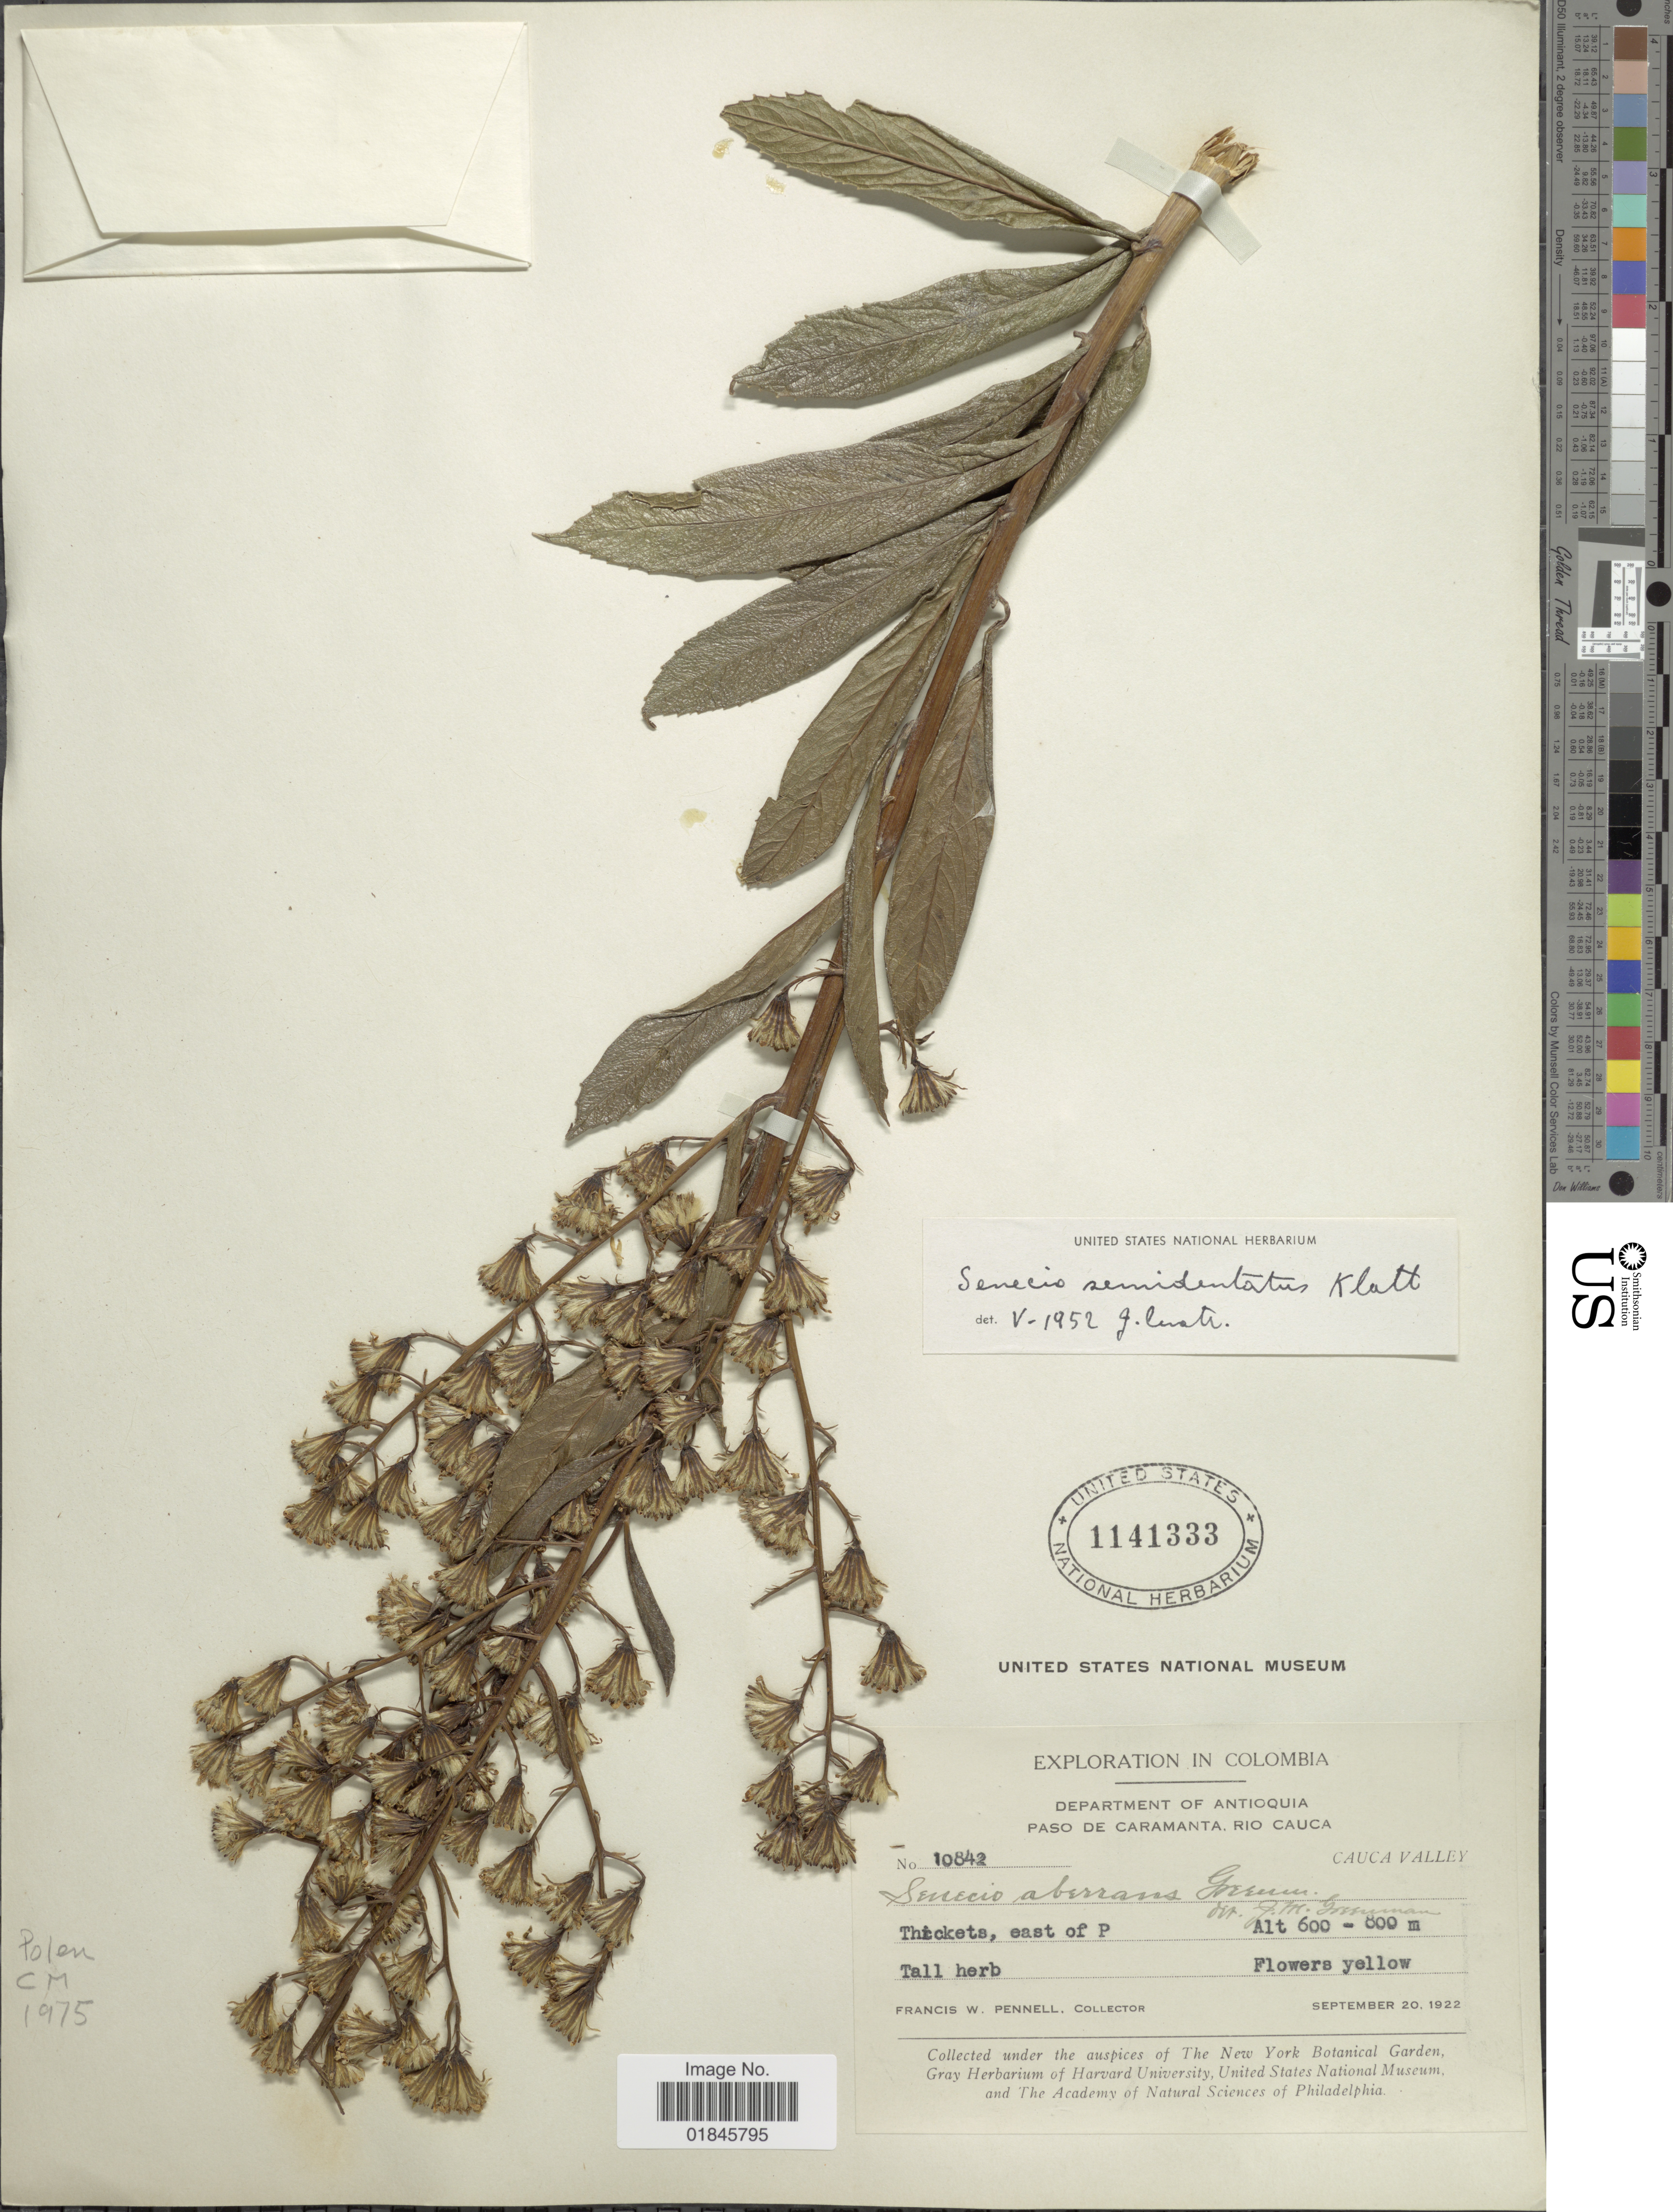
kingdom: Plantae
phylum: Tracheophyta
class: Magnoliopsida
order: Asterales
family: Asteraceae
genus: Pentacalia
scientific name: Pentacalia reflexa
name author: (Kunth) Cuatrec.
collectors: F. W. Pennell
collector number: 10842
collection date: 1922-09-20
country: Colombia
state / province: Antioquia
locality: Department of Antioquia. Paso de Caramanta, Rio Cauca. Cauca Valley. Thickets, east of P.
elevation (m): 600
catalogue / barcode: US 1141333